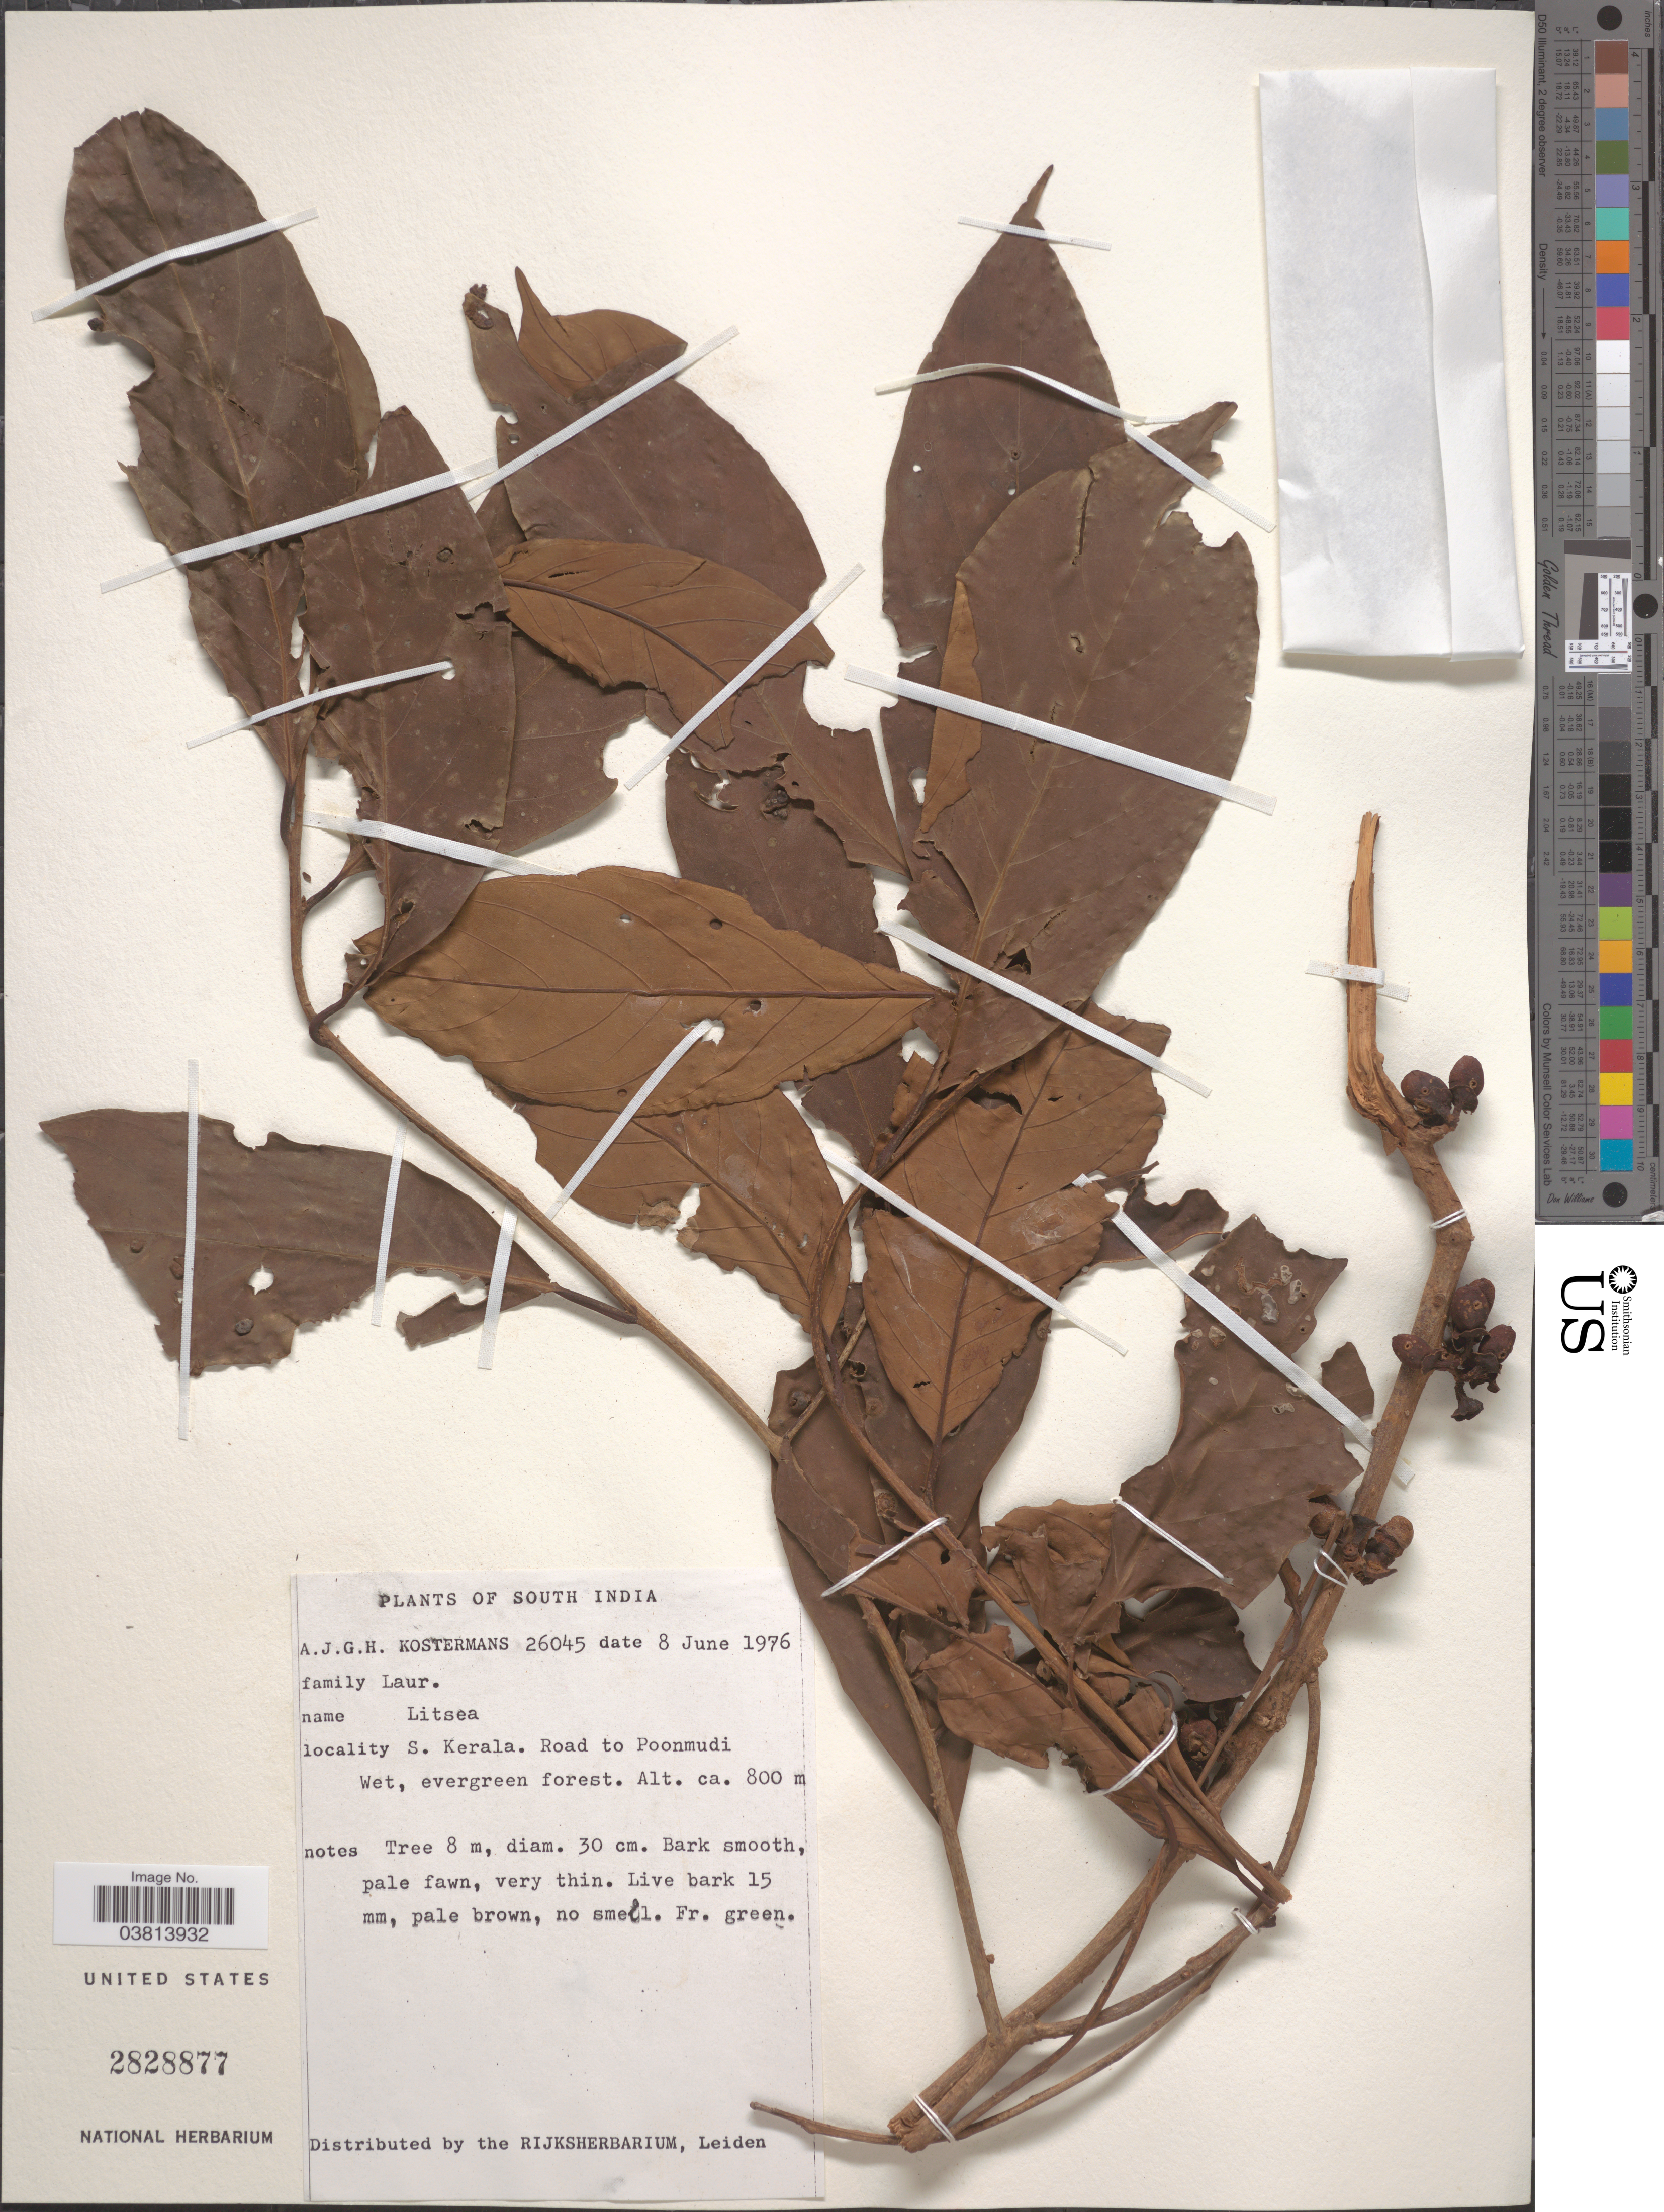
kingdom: Plantae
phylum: Tracheophyta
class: Magnoliopsida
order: Laurales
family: Lauraceae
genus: Litsea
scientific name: Litsea sp.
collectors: A. J. G. Kostermans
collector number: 26045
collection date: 1976-06-08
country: India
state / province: Kerala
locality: South India. S. Kerala. Road to Poonmudi.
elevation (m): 800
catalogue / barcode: US 2828877